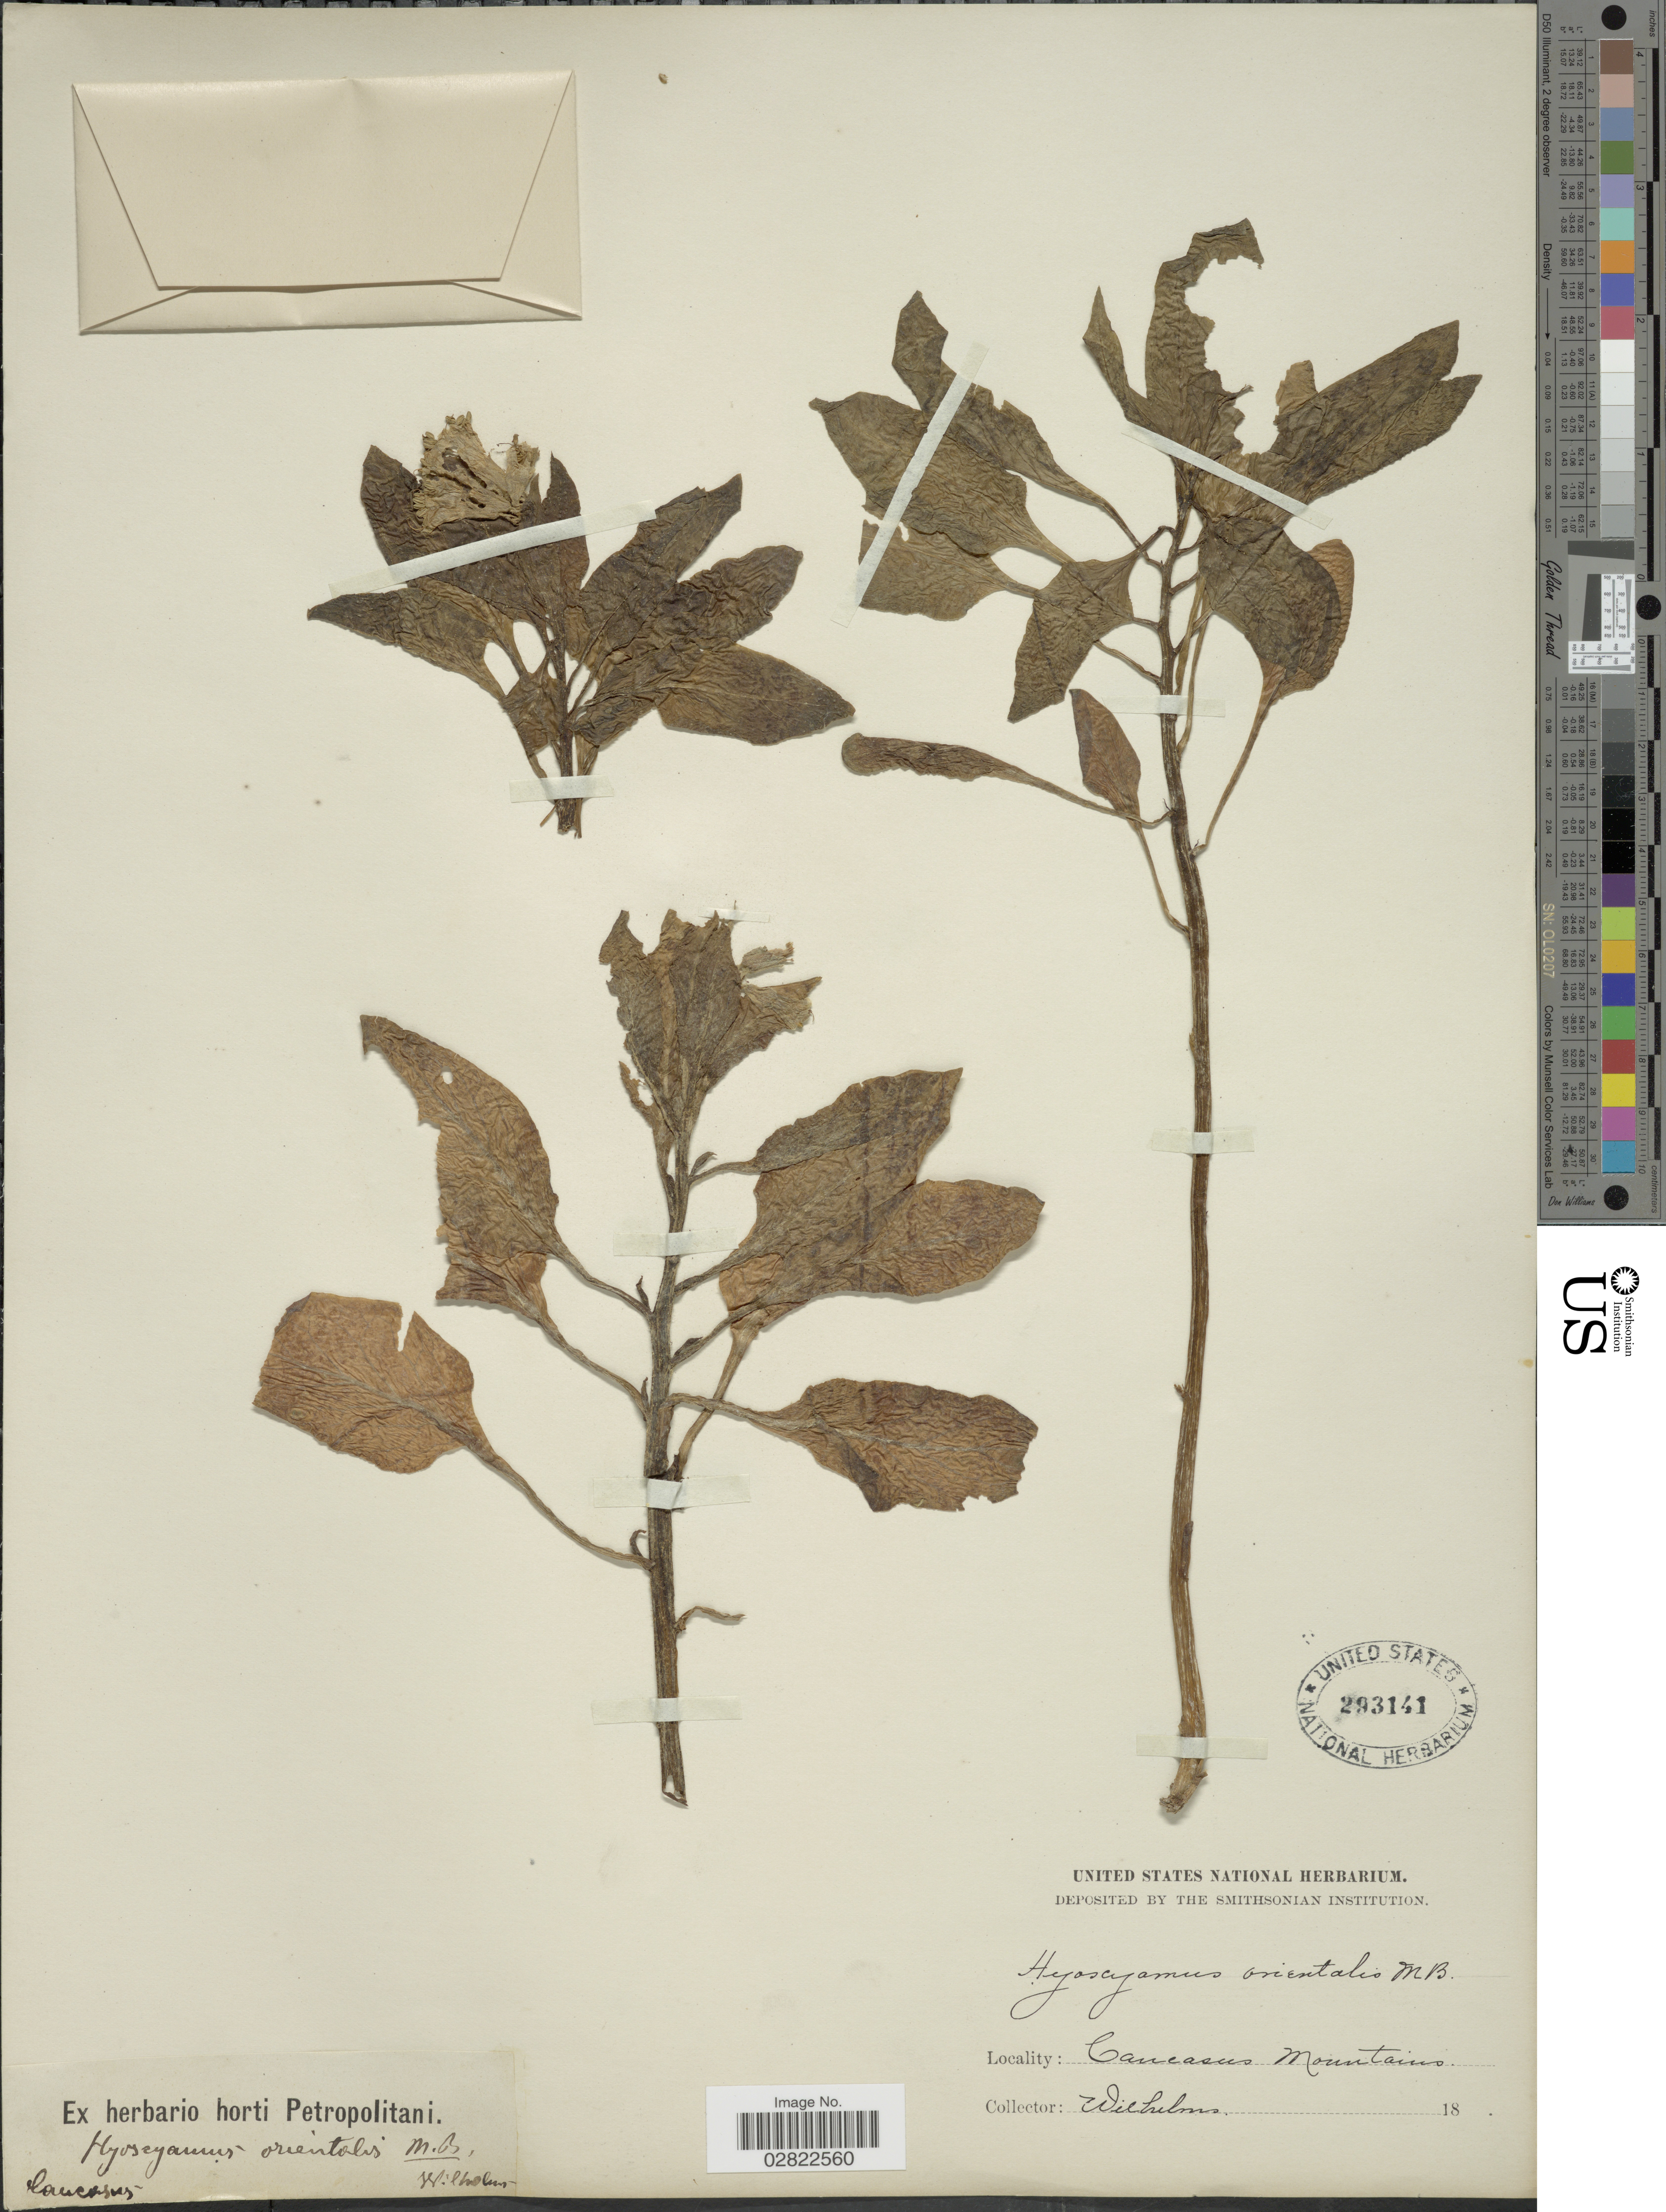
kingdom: Plantae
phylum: Tracheophyta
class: Magnoliopsida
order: Solanales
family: Solanaceae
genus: Hyoscyamus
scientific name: Hyoscyamus orientalis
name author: M. Bieb.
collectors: C. Wilhelms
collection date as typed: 18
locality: Caucasus, Caucasus Mountains.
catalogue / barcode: US 293141